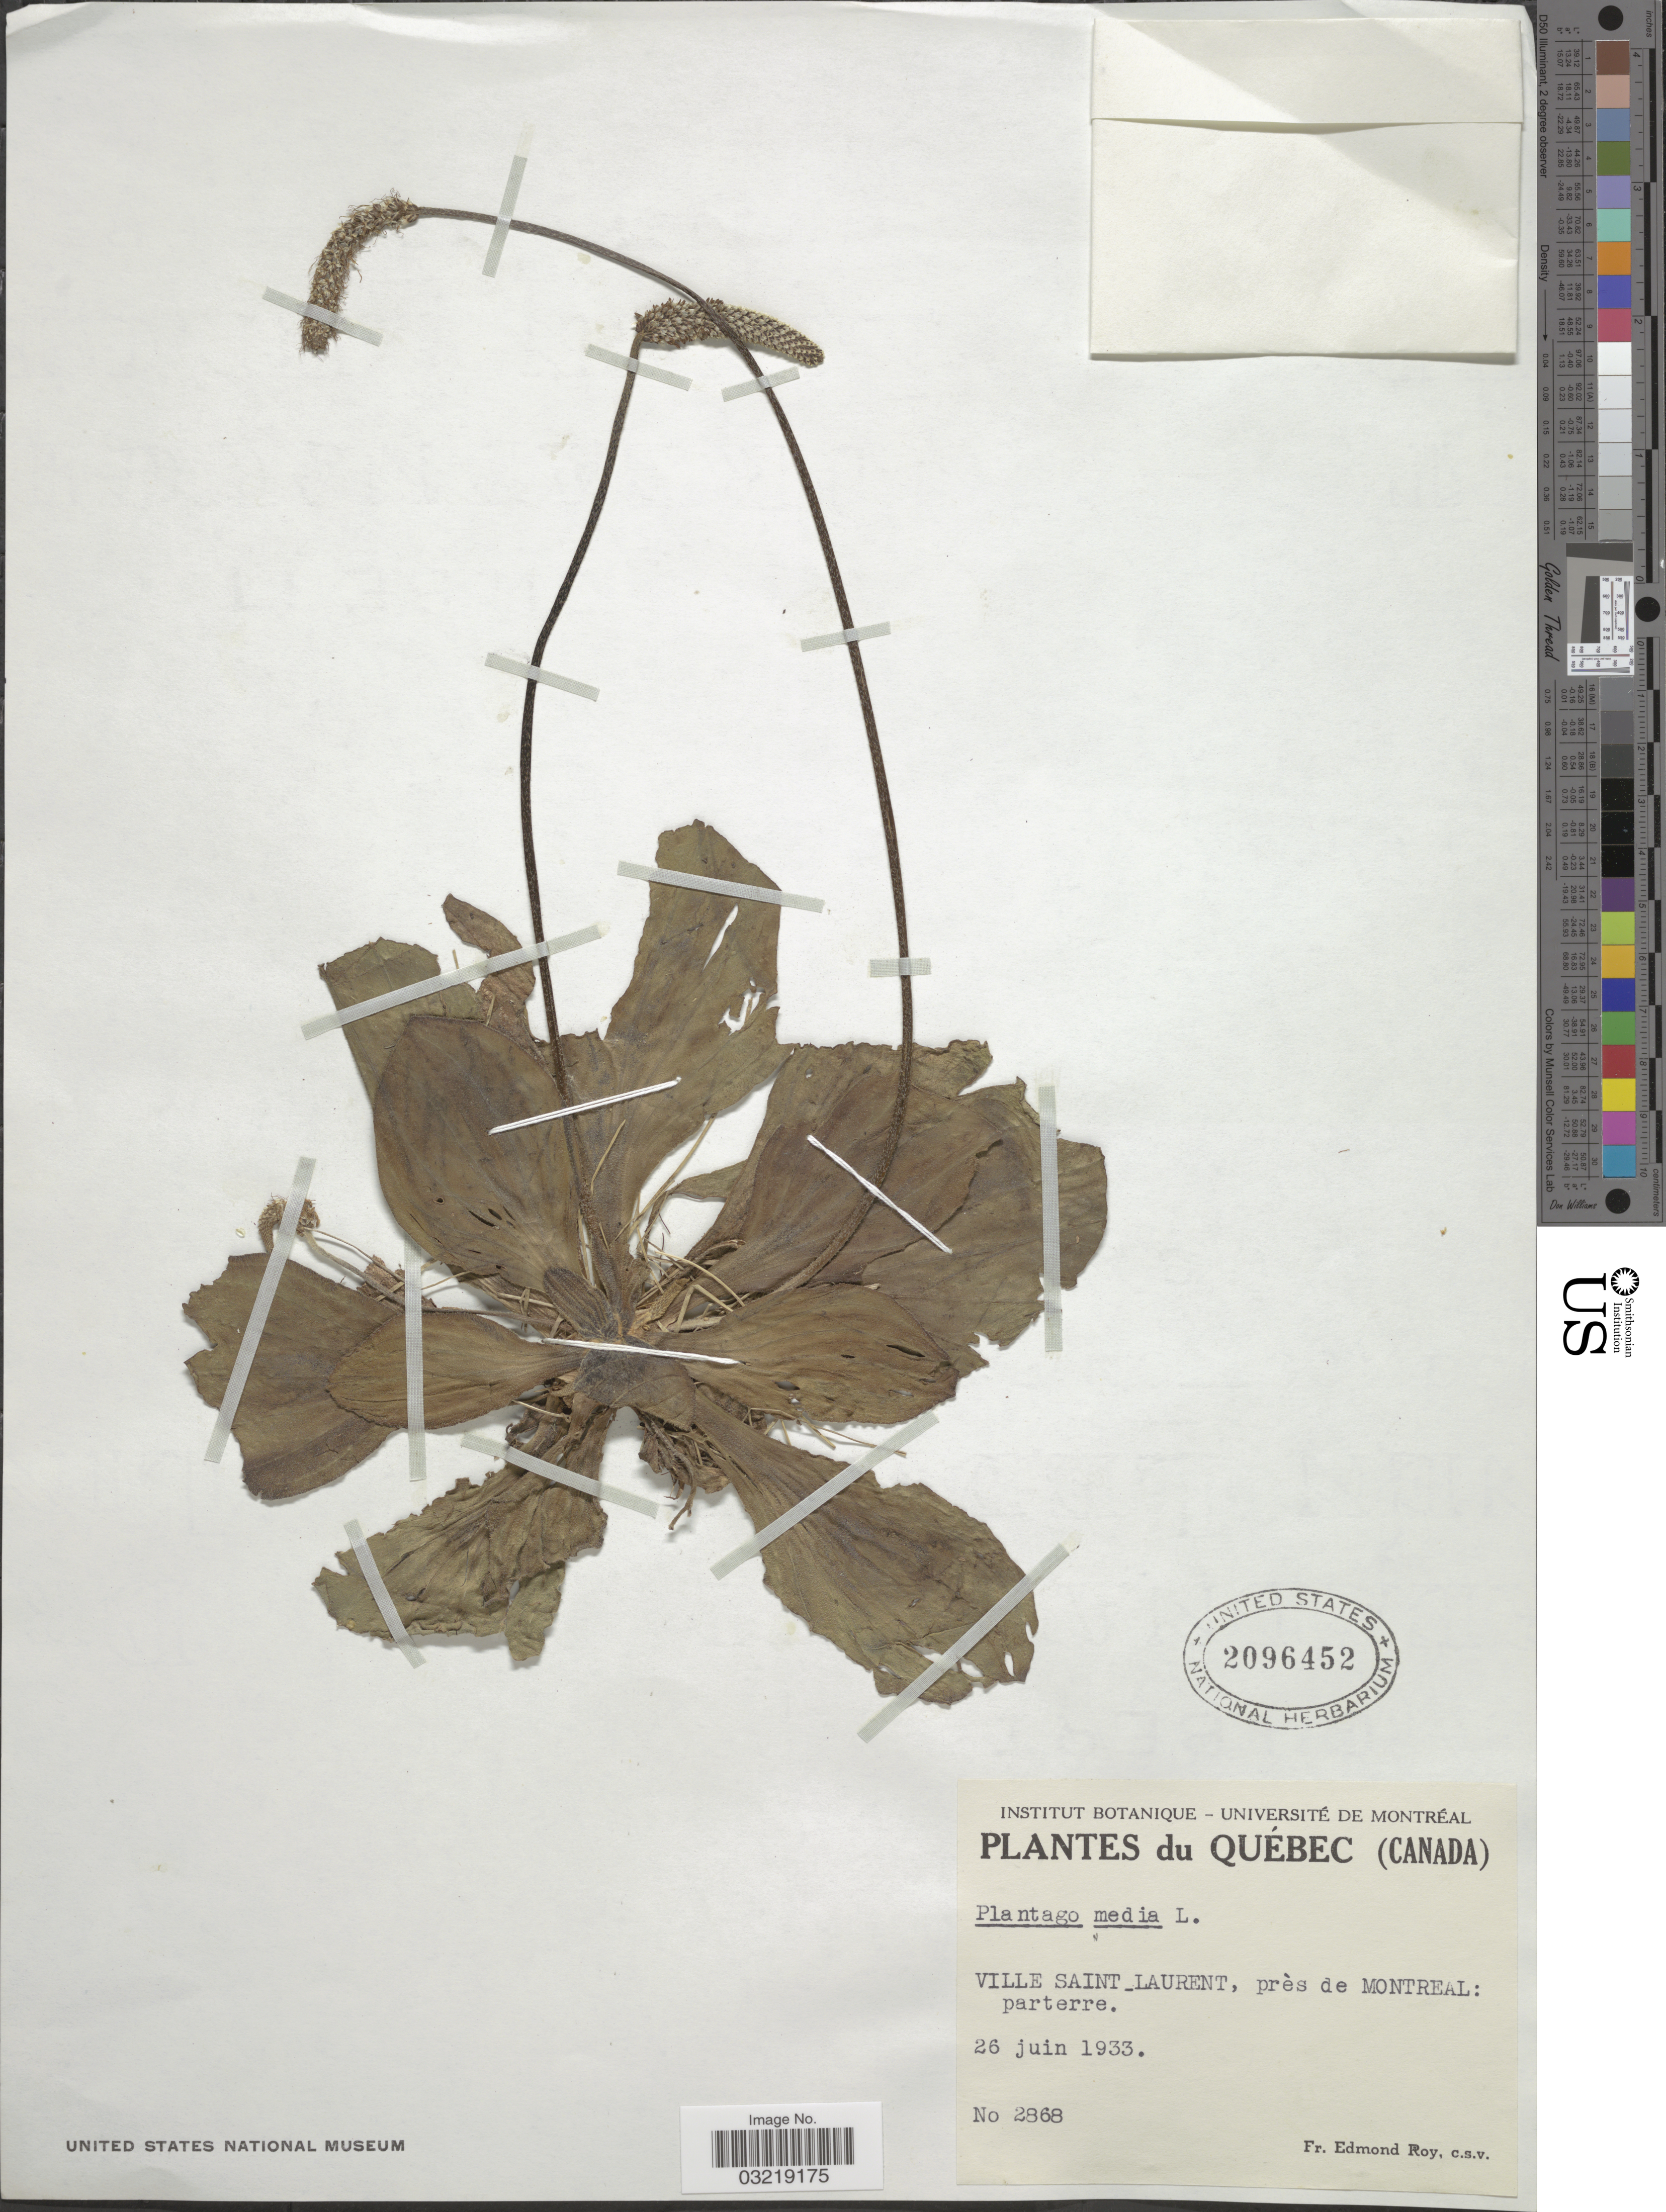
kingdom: Plantae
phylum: Tracheophyta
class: Magnoliopsida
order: Lamiales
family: Plantaginaceae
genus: Plantago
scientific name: Plantago media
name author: L.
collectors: E. Roy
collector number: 2868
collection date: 1933-06-26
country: Canada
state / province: Quebec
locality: Ville Saint Laurent, près de Montreal: parterrre.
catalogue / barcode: US 2096452